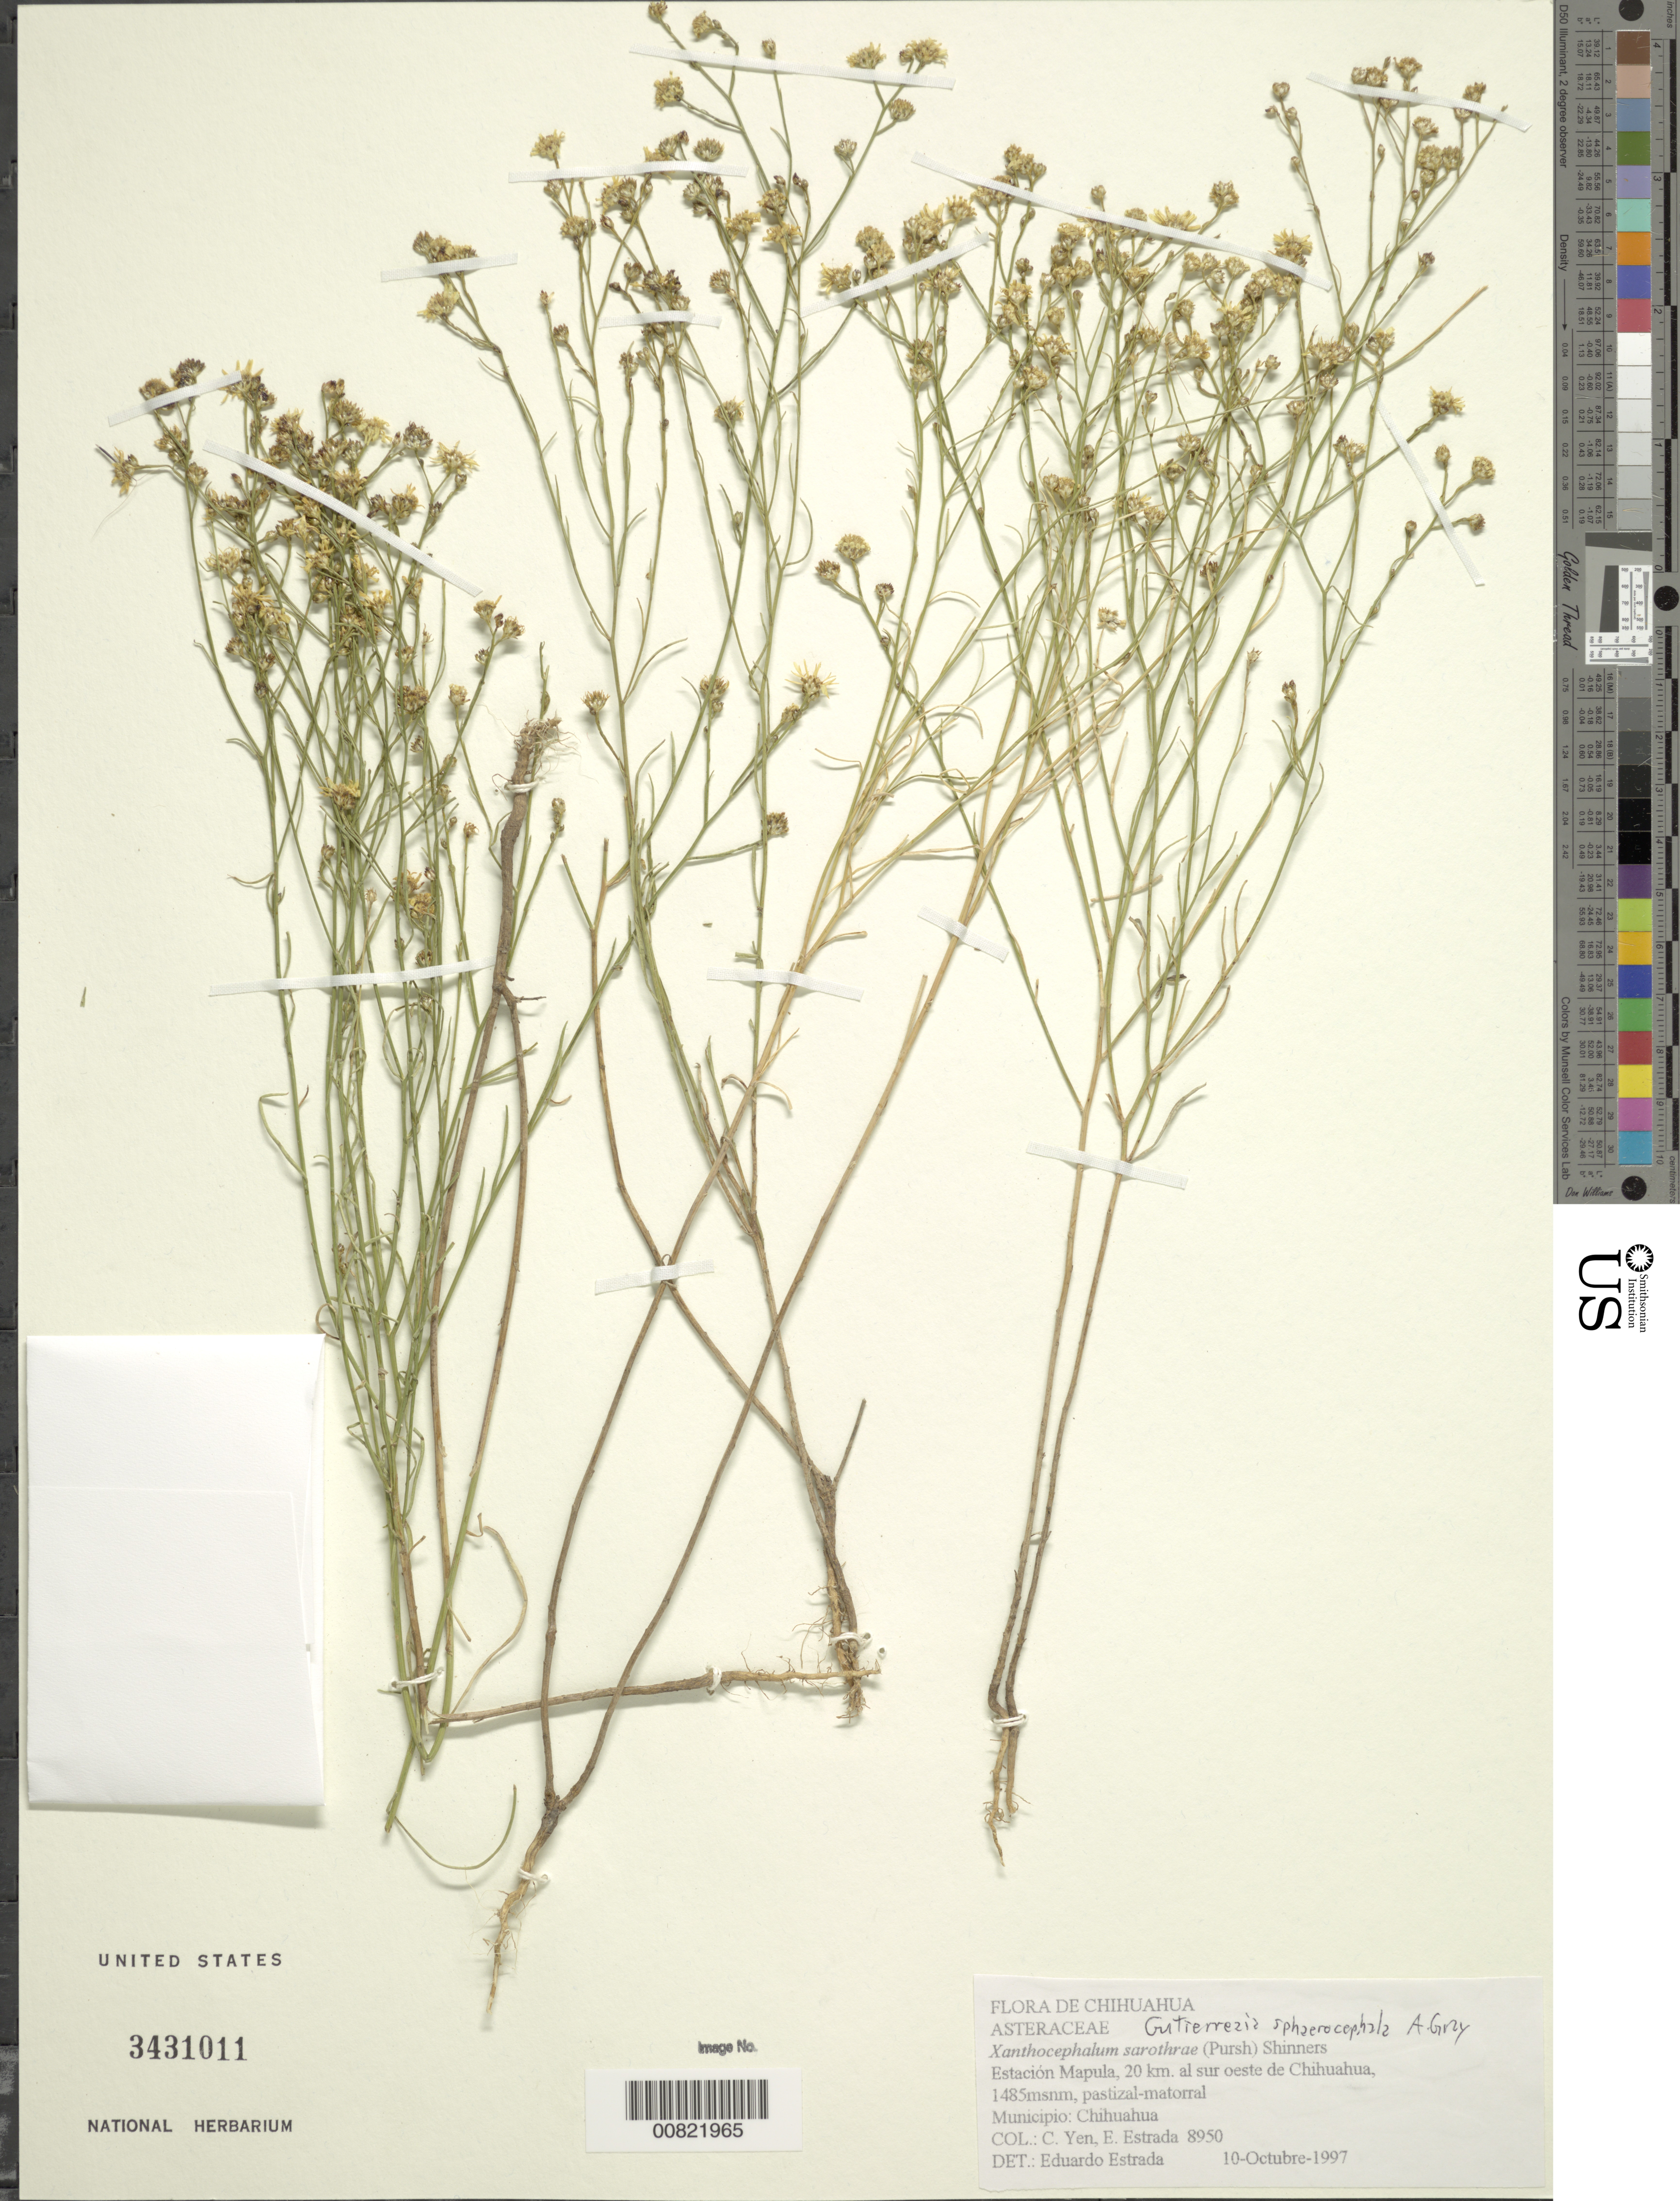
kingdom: Plantae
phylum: Tracheophyta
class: Magnoliopsida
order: Asterales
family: Asteraceae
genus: Gutierrezia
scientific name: Gutierrezia sphaerocephala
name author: A. Gray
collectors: Y. C. Yang & E. Estrada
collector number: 8950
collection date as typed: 10 Oct 1997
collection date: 1997-10-10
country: Mexico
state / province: Chihuahua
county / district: Chihuahua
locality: Estación Mapula, 20 km. al sur oeste de Chihuahua.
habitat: Pastizal-Matorral.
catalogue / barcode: US 3431011